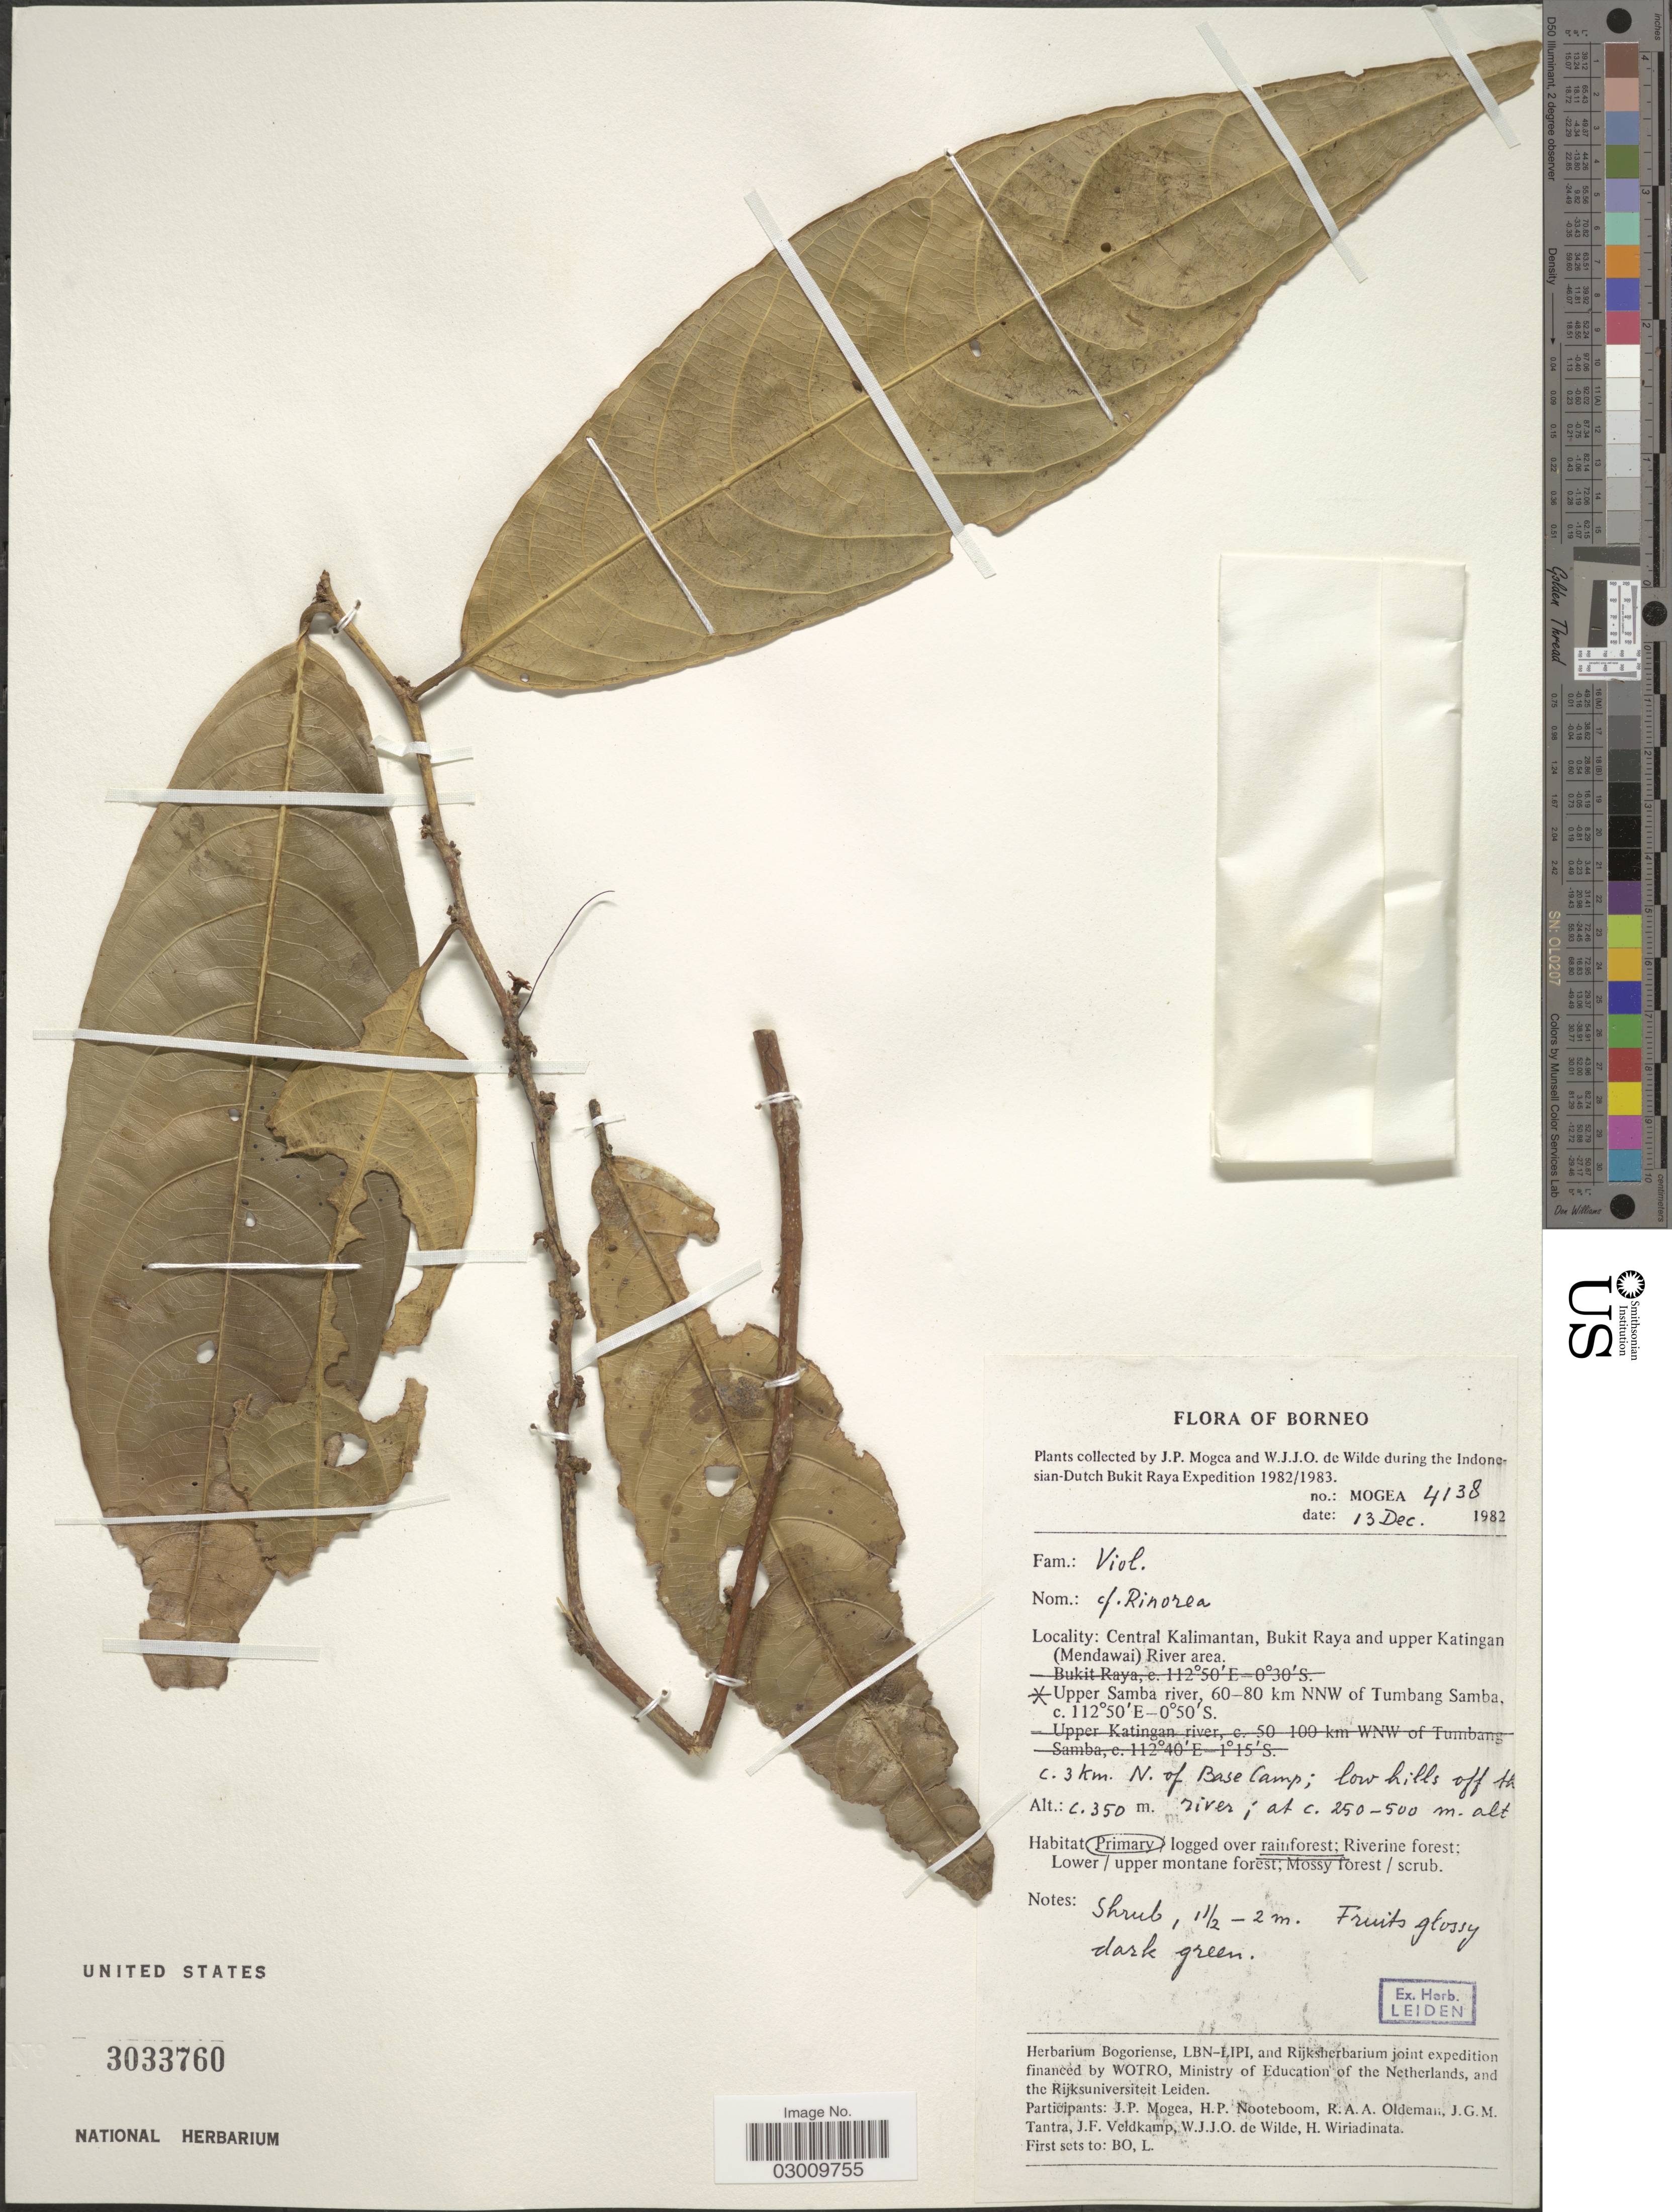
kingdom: Plantae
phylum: Tracheophyta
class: Magnoliopsida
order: Malpighiales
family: Violaceae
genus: Rinorea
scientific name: Rinorea sp.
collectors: J. Mogea & W. J. de Wilde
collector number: MOGEA 4138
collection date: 1982-12-13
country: Indonesia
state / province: Kalimantan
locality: Borneo. Central Kalimantan, Bukit Raya and upper Katingan (Mendawai) River area. Upper Katingan river, c. 50-100 km WNW of Tumbang Samba. C. 3 km. N. of Base Camp; low hills off the river.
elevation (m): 350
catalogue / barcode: US 3033760